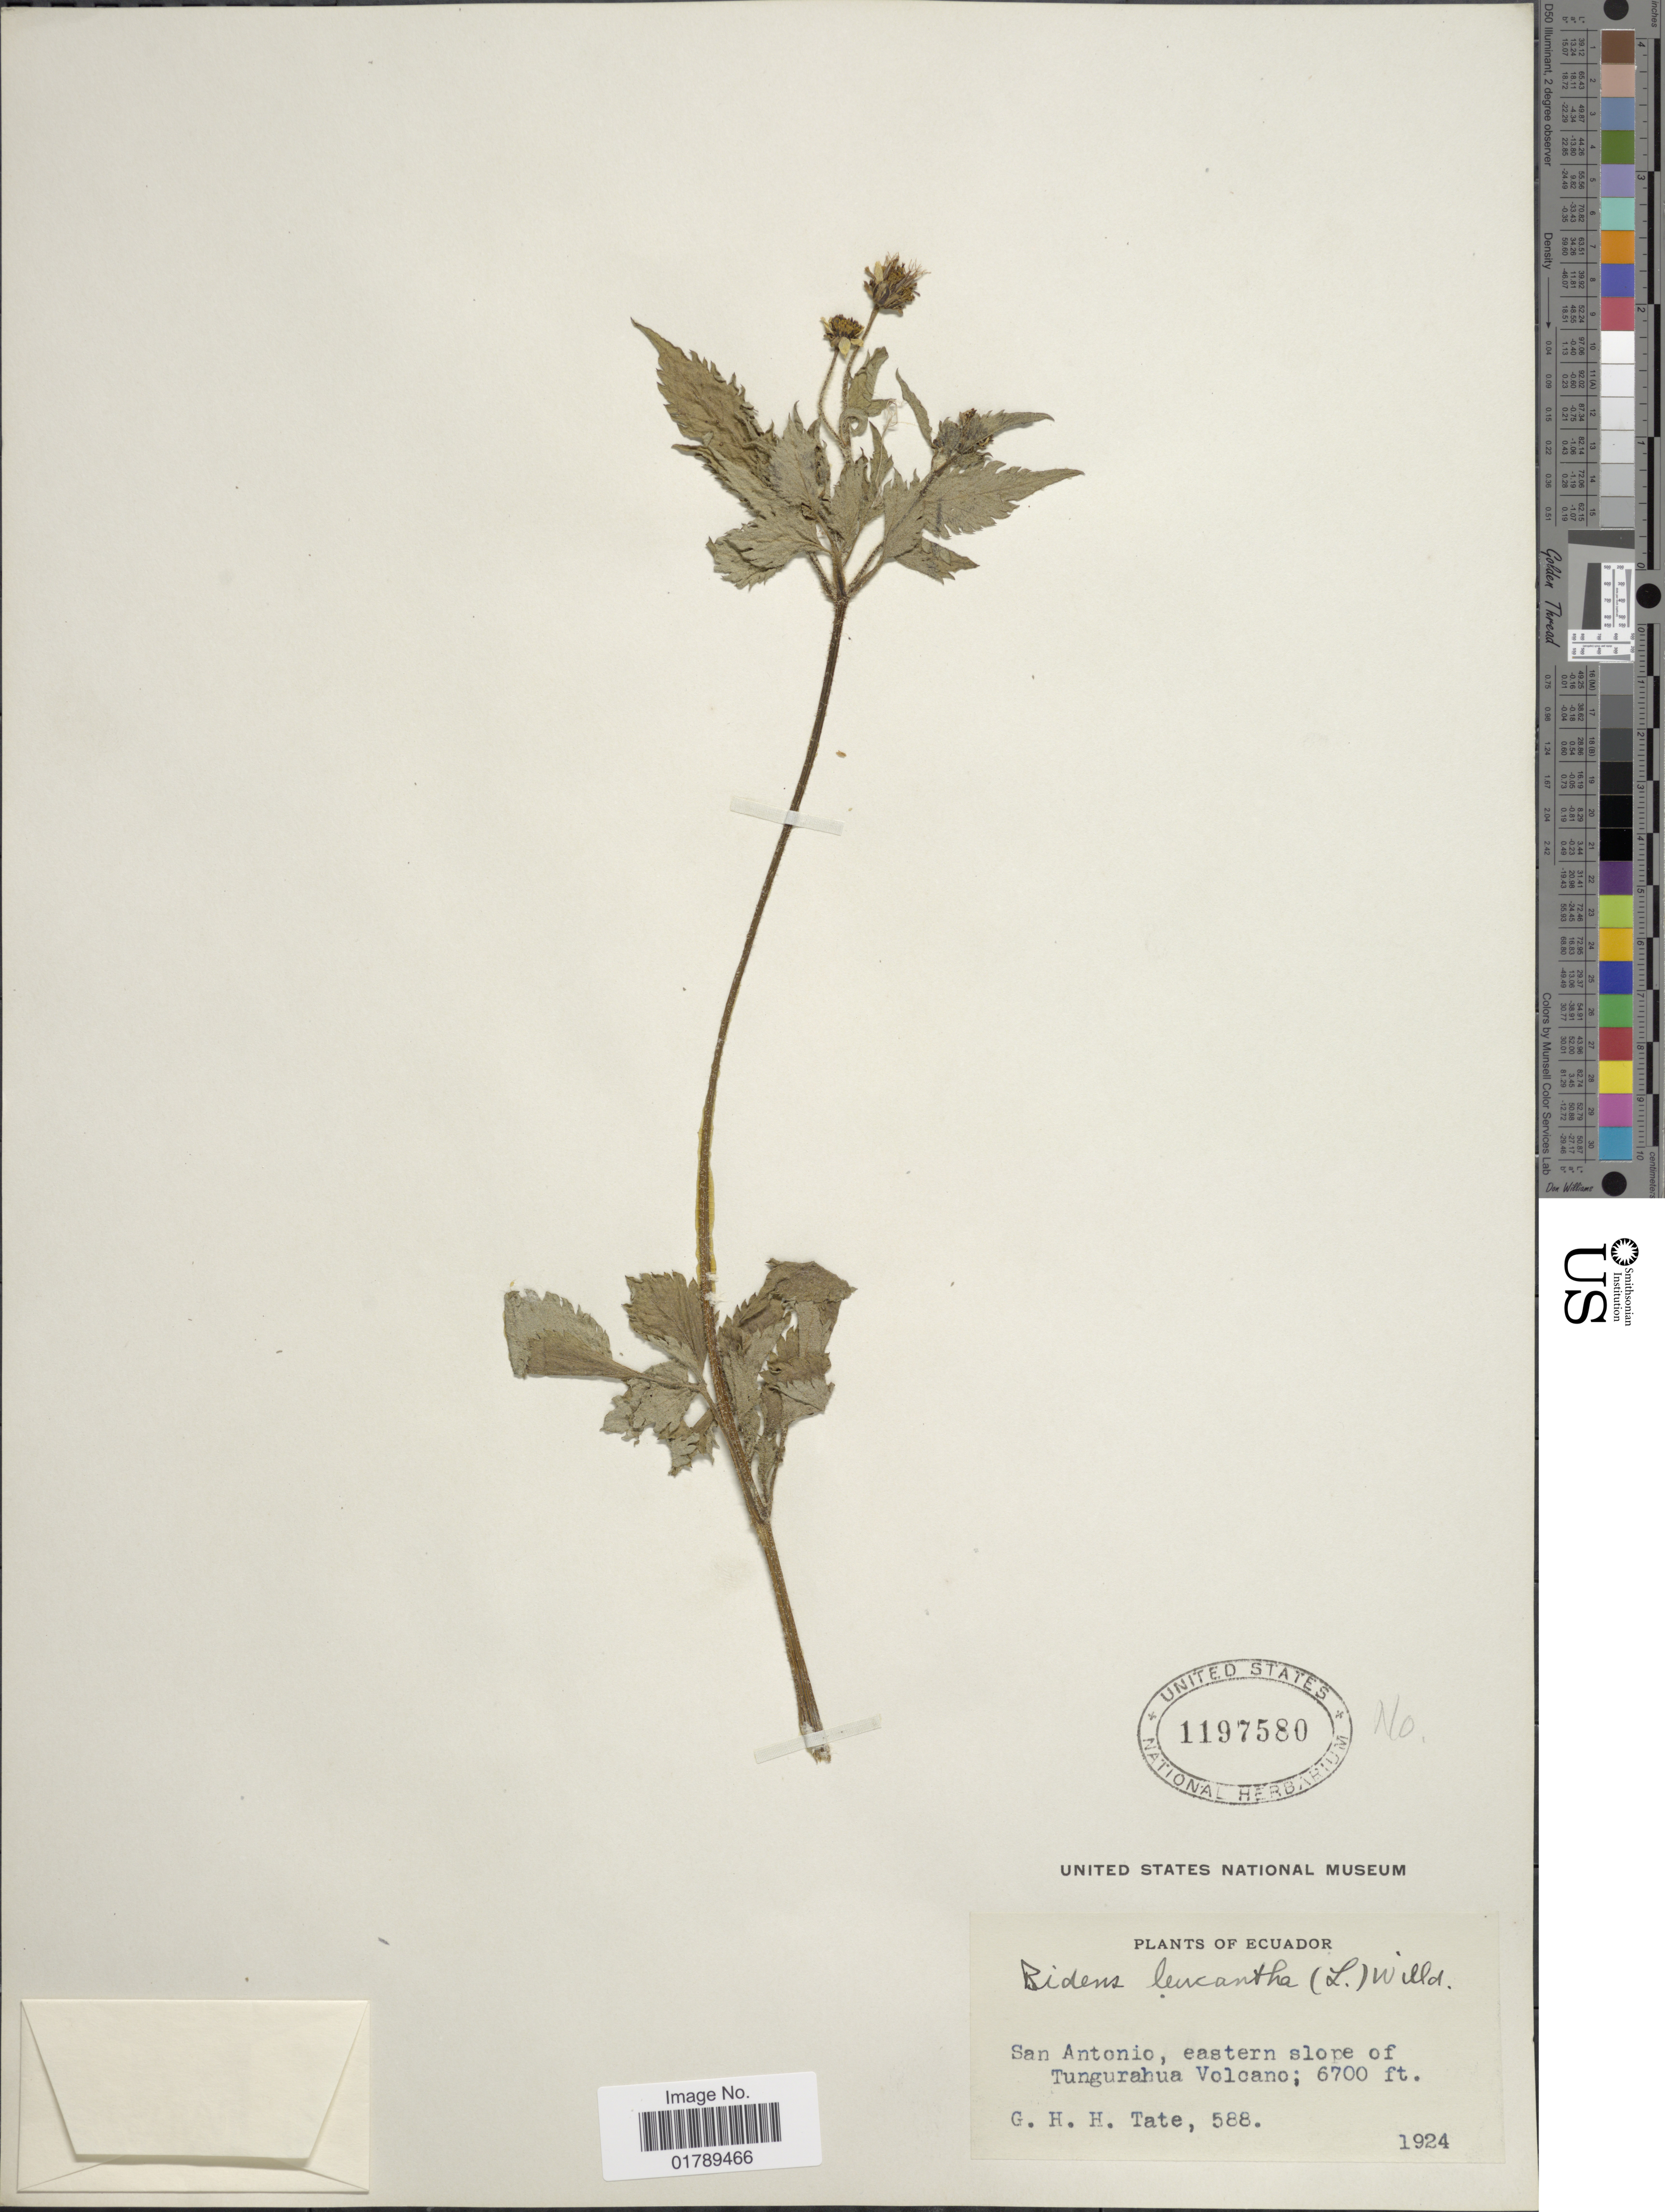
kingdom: Plantae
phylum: Tracheophyta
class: Magnoliopsida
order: Asterales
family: Asteraceae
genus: Bidens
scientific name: Bidens sp.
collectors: G. Tate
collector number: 588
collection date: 1924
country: Ecuador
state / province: Tungurahua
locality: San Antonio, eastern slope of Tungurahua Volcano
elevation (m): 2042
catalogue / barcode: US 1197580